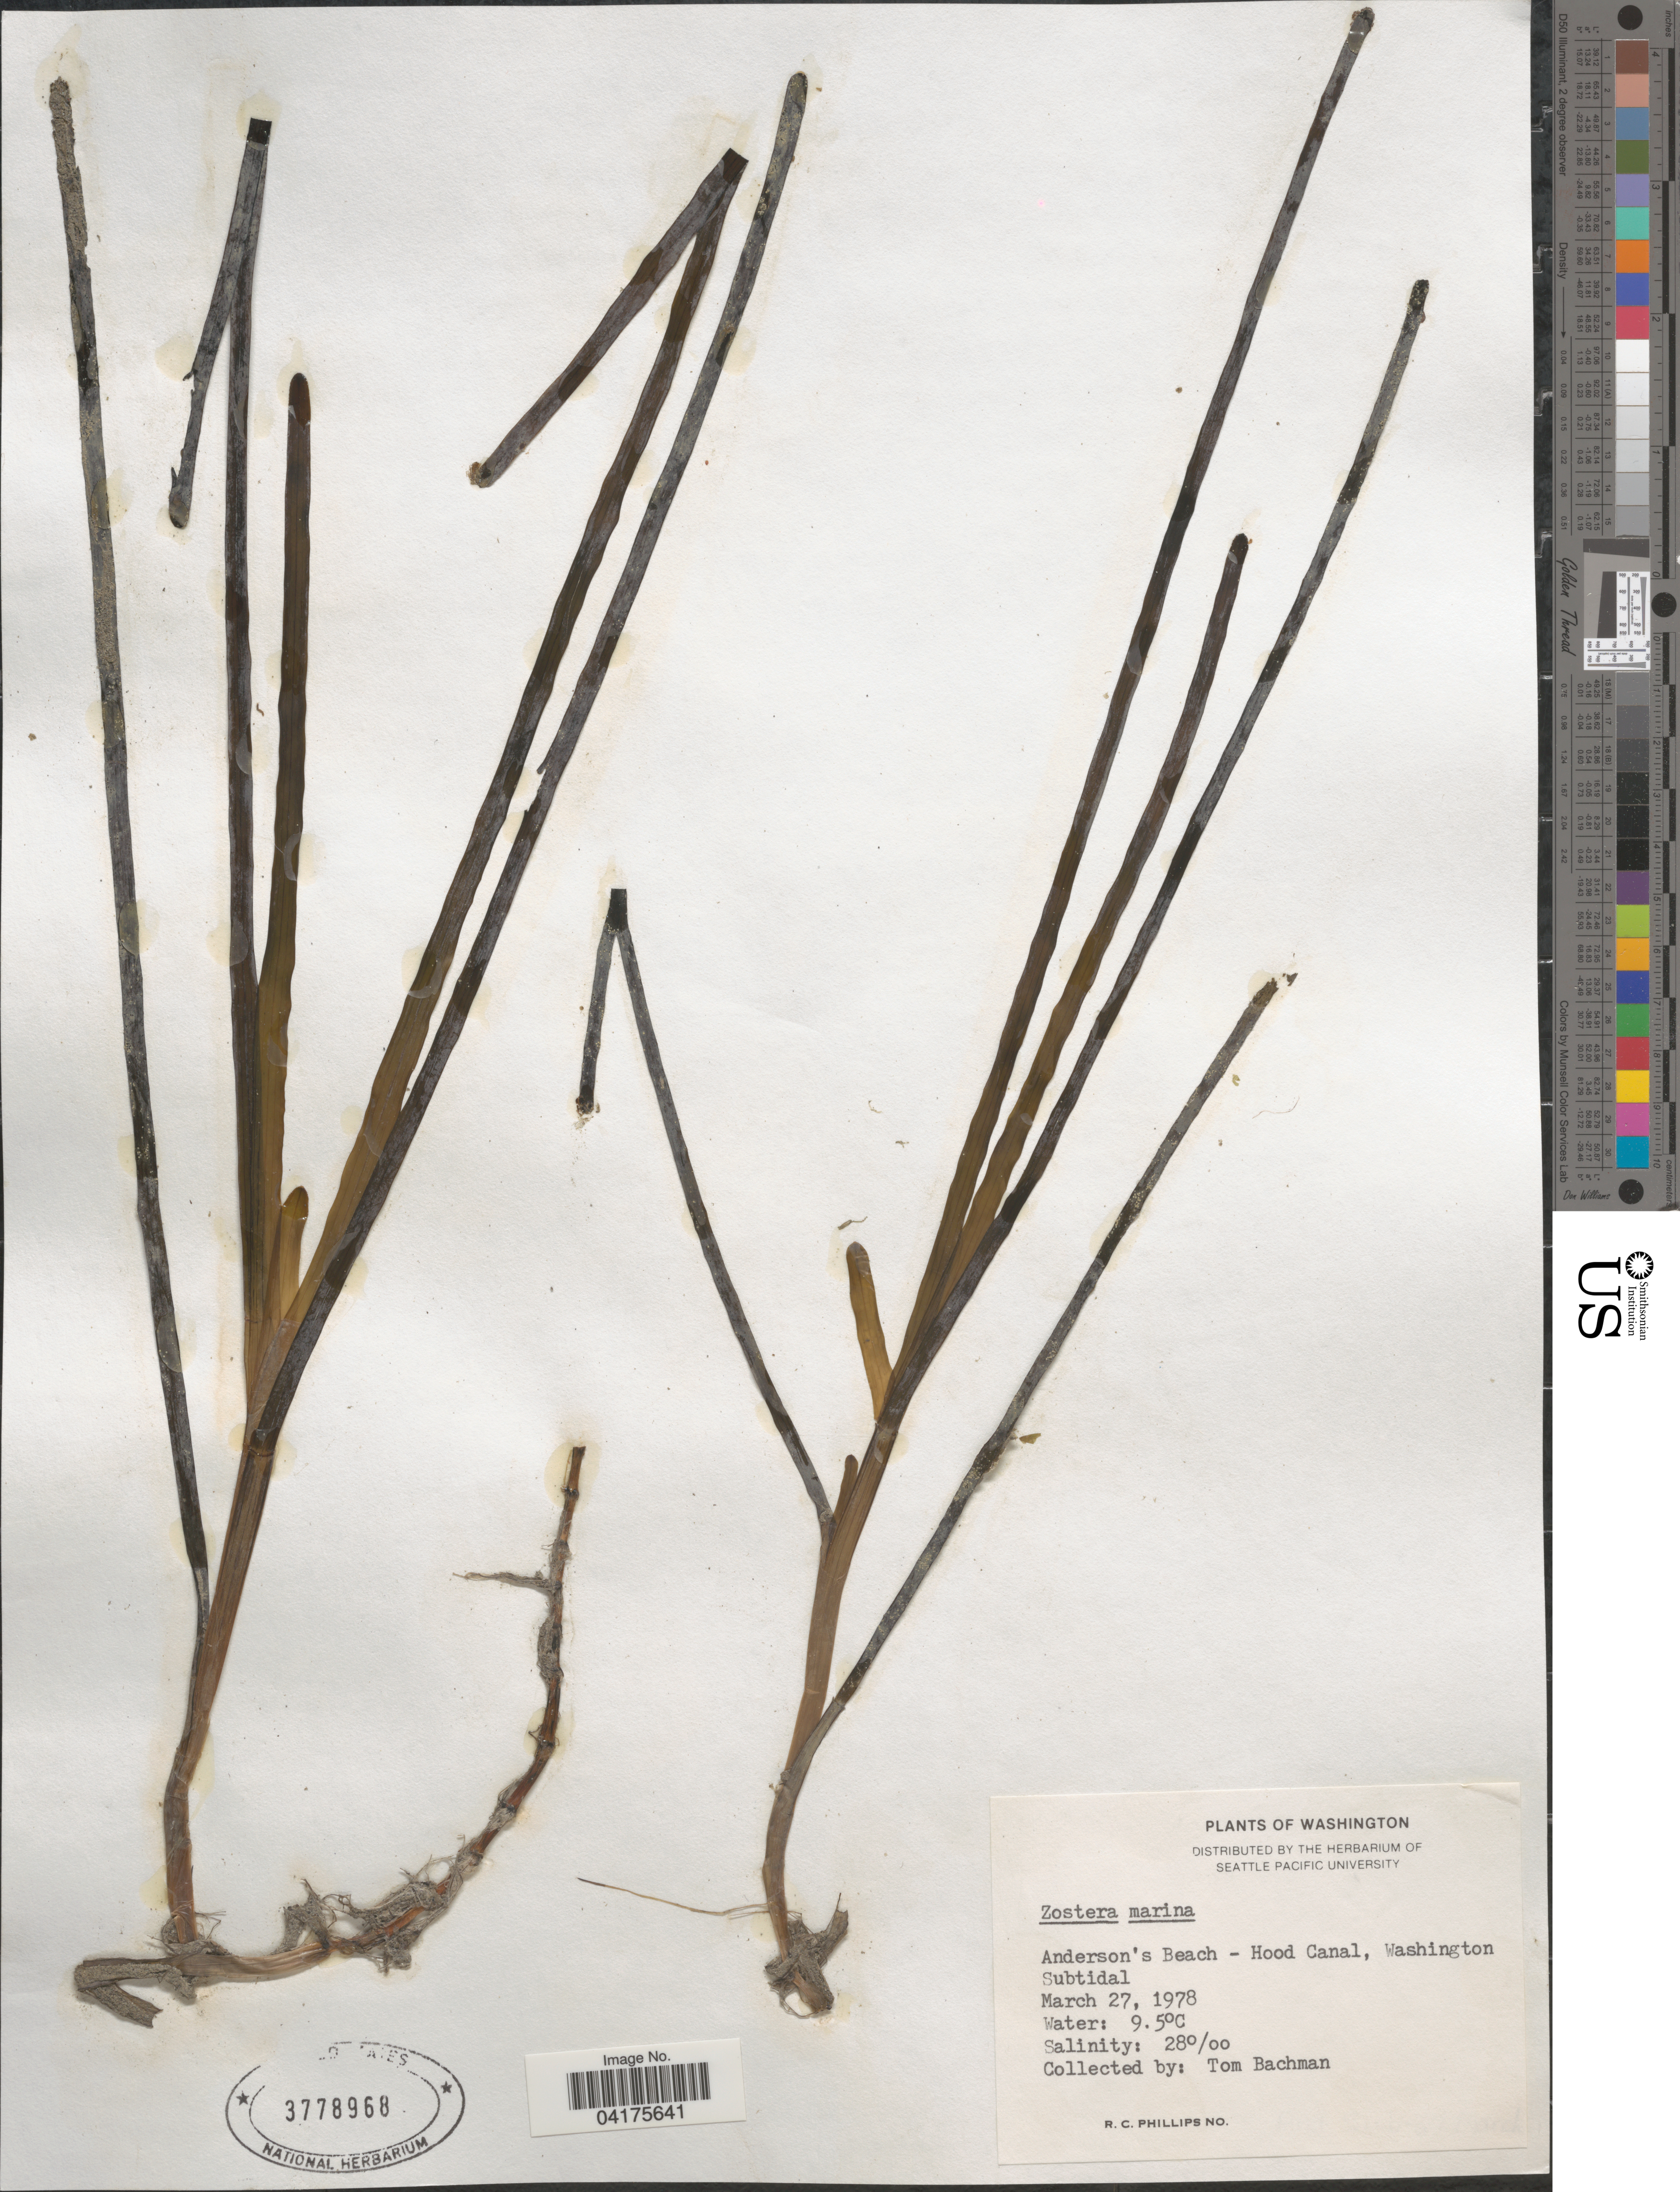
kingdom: Plantae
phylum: Tracheophyta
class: Liliopsida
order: Alismatales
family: Zosteraceae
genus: Zostera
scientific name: Zostera marina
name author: L.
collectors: T. Bachman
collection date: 1978-03-27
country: United States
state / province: Washington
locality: Anderson's Beach - Hood Canal.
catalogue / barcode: US 3778968